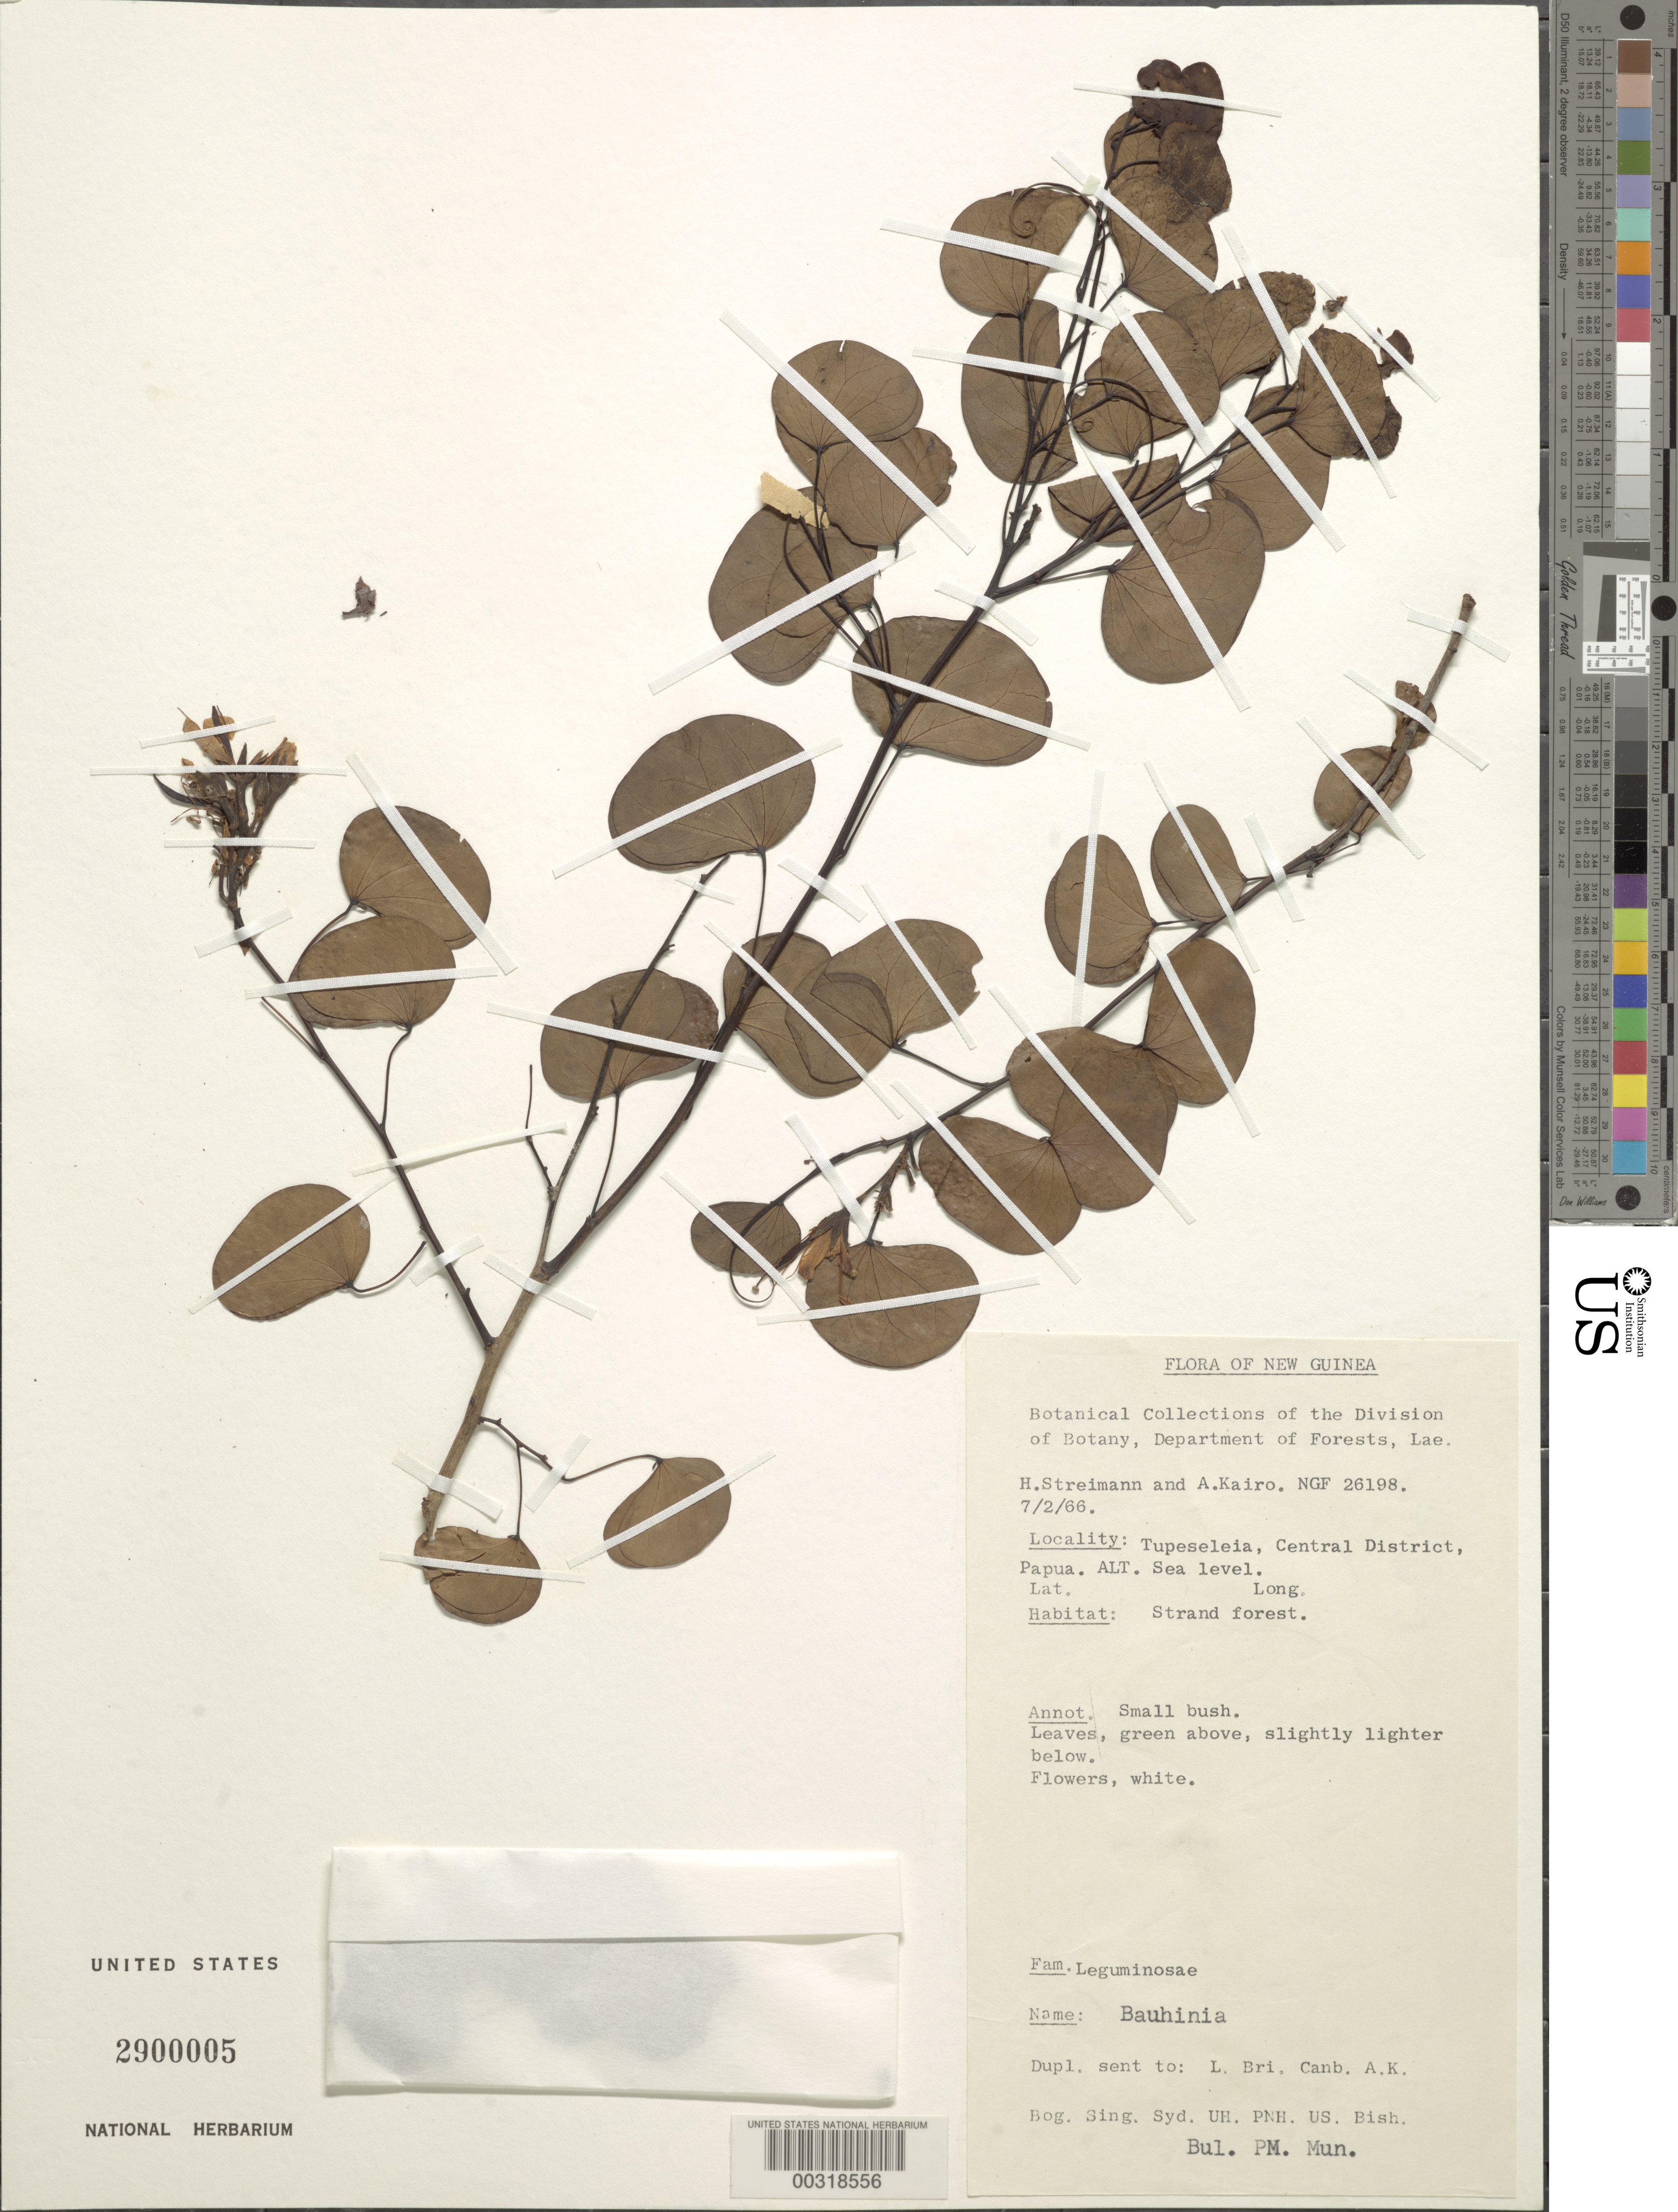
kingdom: Plantae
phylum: Tracheophyta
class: Magnoliopsida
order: Fabales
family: Fabaceae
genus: Lysiphyllum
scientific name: Lysiphyllum binatum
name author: (Blanco) de Wit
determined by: U.S. National Herbarium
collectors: H. Streimann & A. Kairo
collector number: Ngr 26198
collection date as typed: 07 Feb 1966 or 02 Jul 1966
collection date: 1966-02-07 or 1966-07-02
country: Papua New Guinea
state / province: Central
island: New Guinea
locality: Tupeseleia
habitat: Strand forest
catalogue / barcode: US 2900005